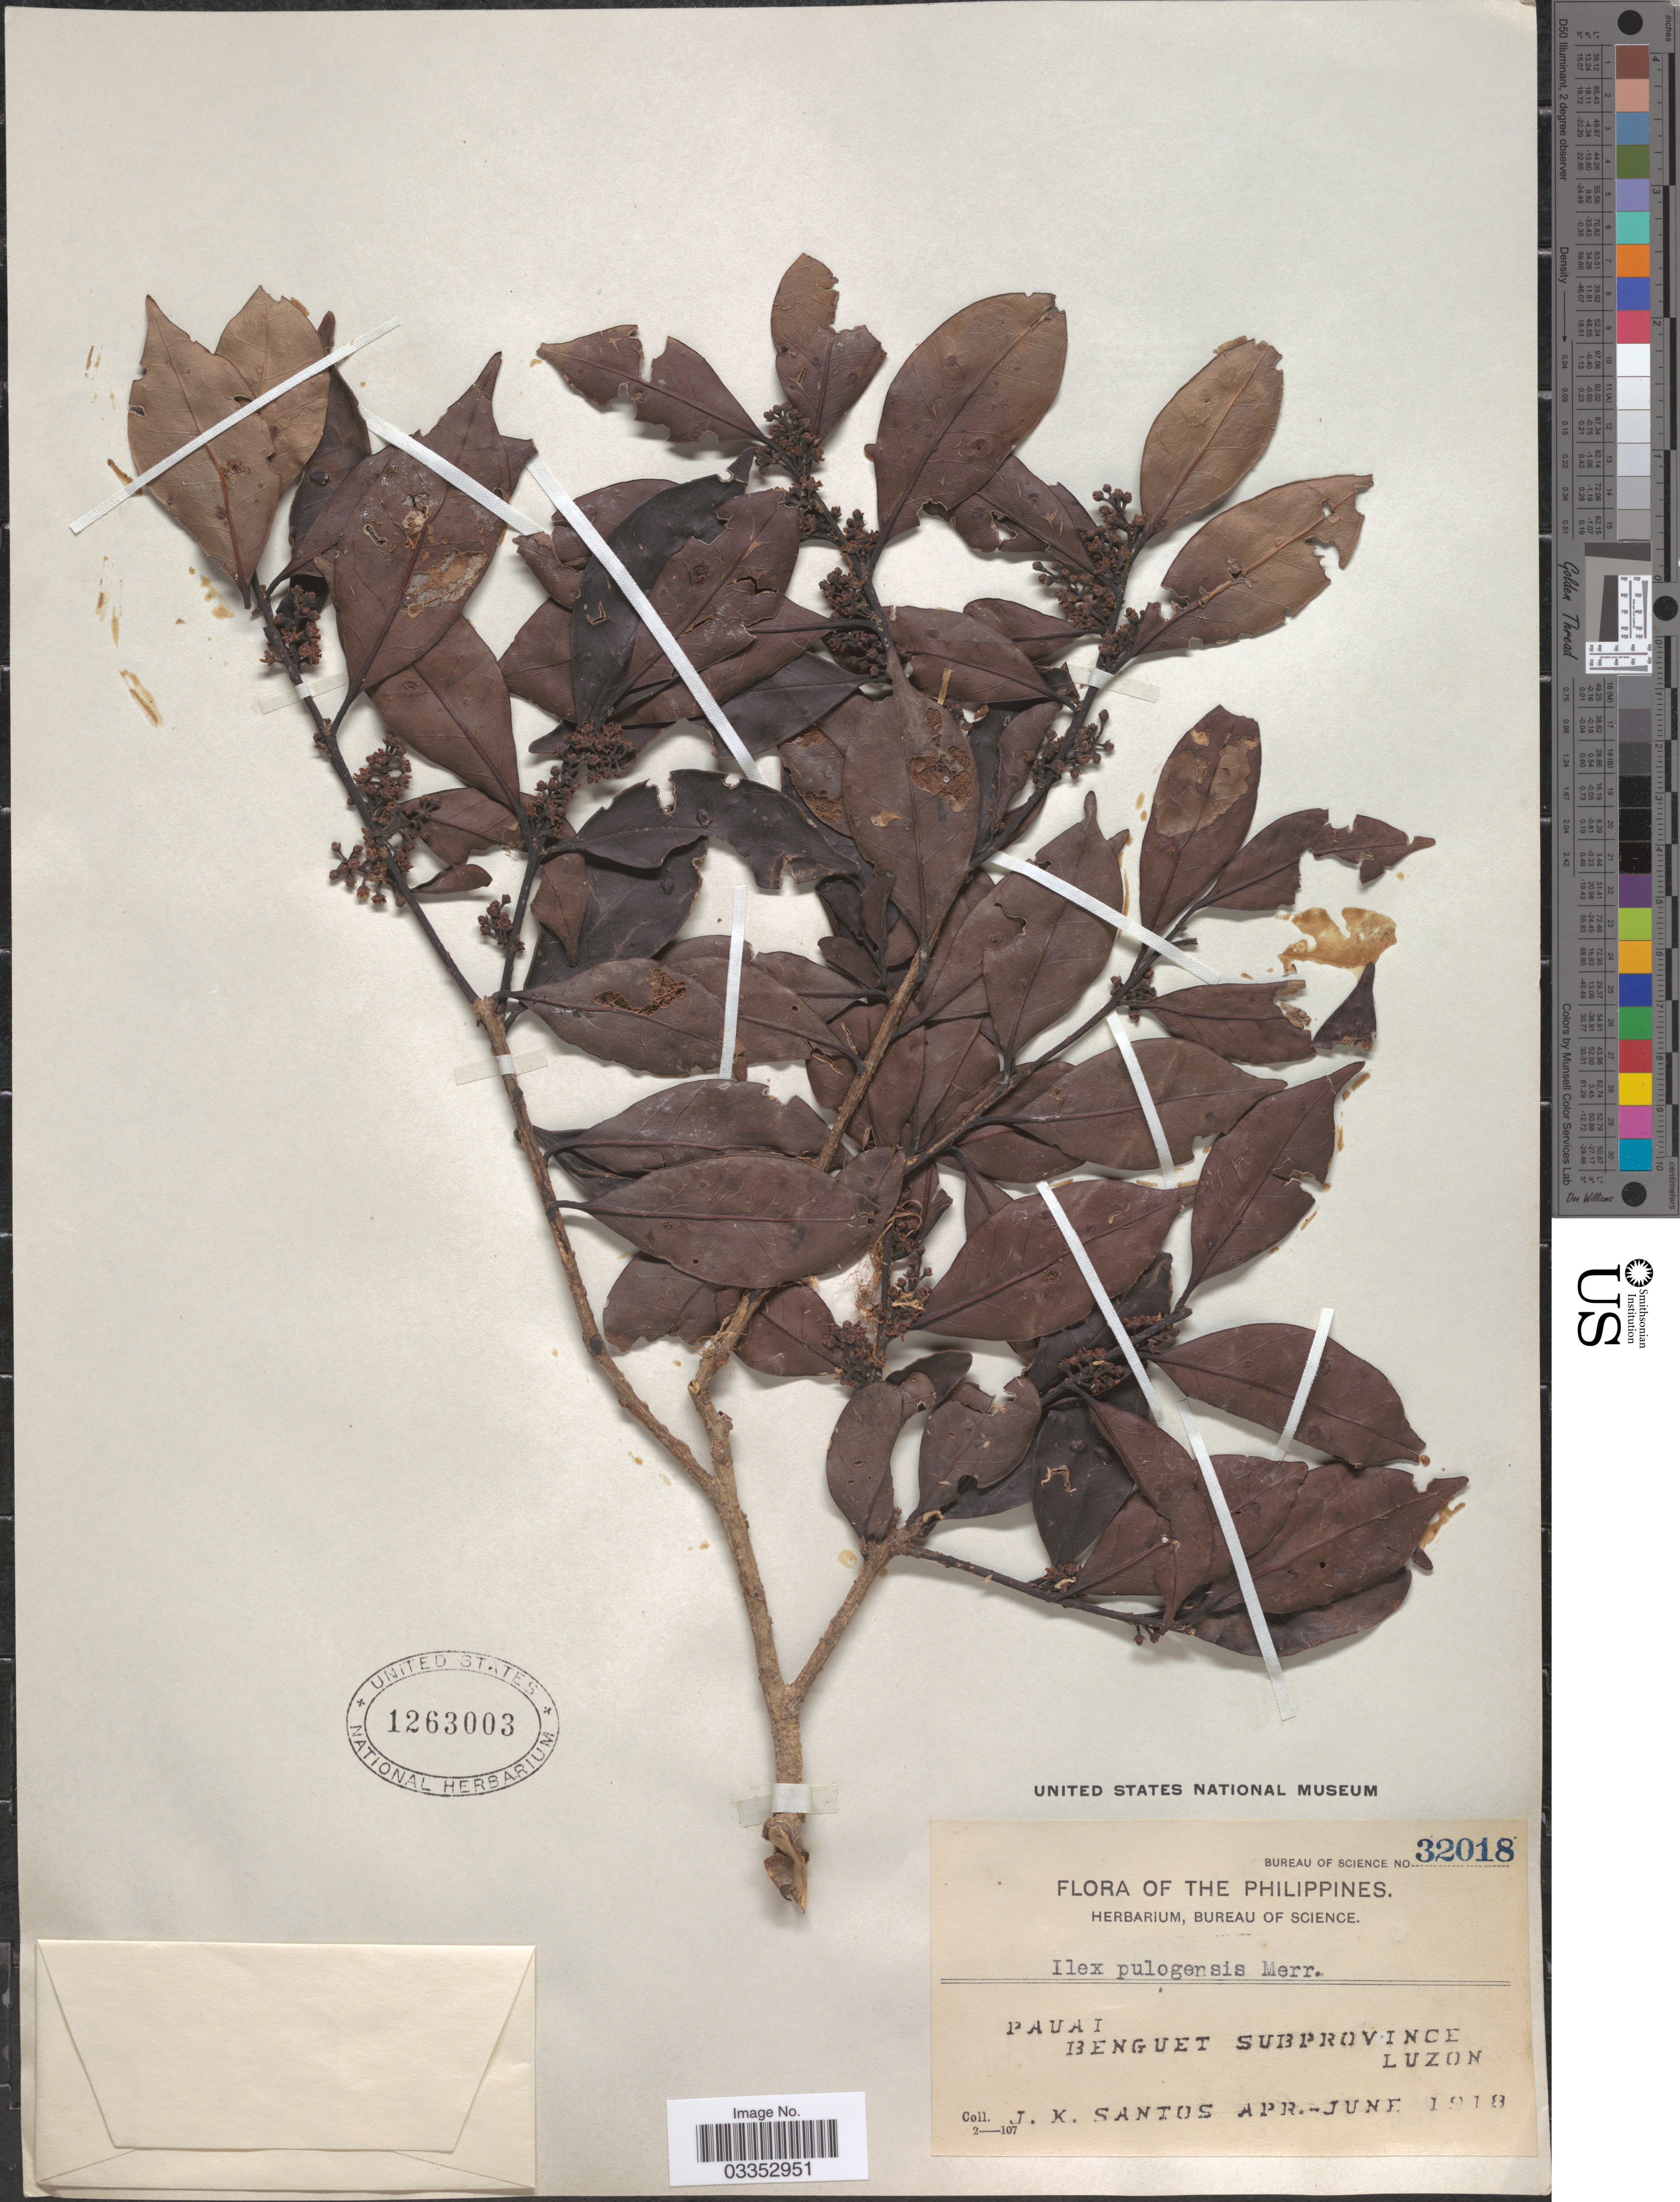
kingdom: Plantae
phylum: Tracheophyta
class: Magnoliopsida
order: Aquifoliales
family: Aquifoliaceae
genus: Ilex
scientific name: Ilex pulogensis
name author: Merr.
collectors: J. K. Santos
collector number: Bureau of Science 32018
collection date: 1918-04/1918-06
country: Philippines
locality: Pauai, Benguet Subprovince, Luzon.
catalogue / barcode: US 1263003